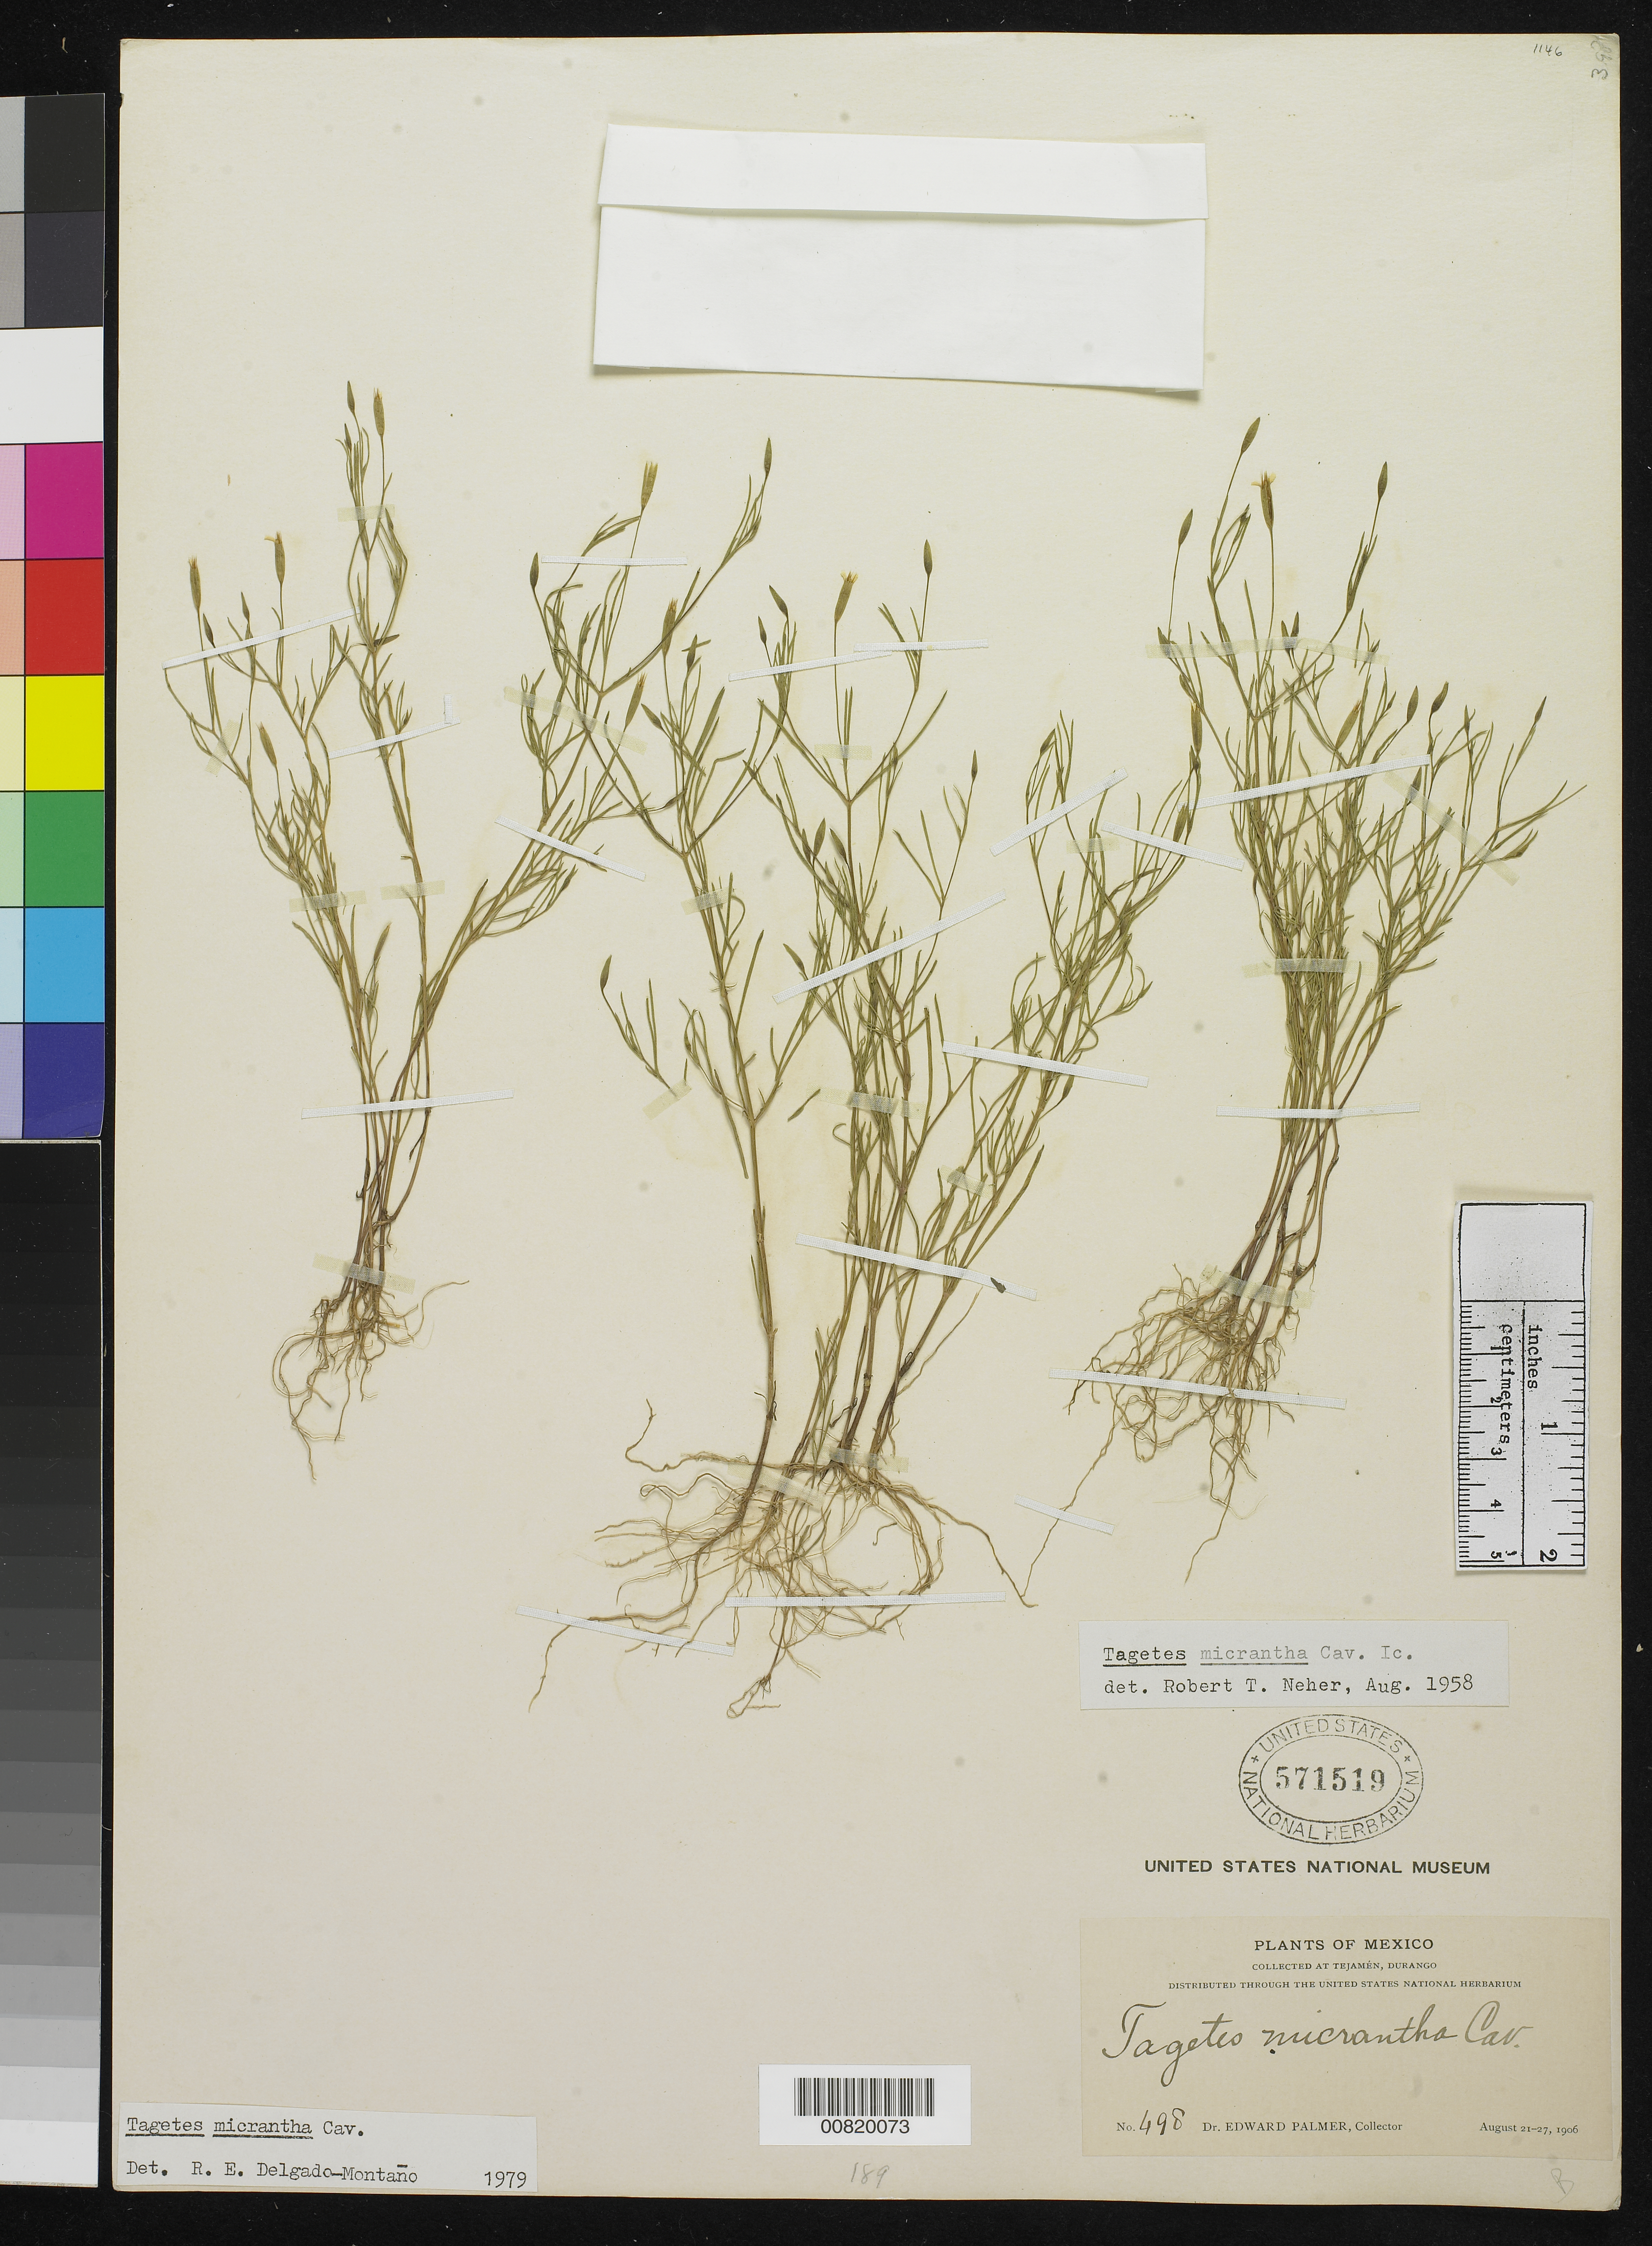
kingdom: Plantae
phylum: Tracheophyta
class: Magnoliopsida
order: Asterales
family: Asteraceae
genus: Tagetes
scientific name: Tagetes micrantha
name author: Cav.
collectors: E. Palmer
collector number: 498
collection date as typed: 21 Aug 1906 to 27 Aug 1906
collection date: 1906-08-21/1906-08-27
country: Mexico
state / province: Durango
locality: Tejamén, Durango.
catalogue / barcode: US 571519